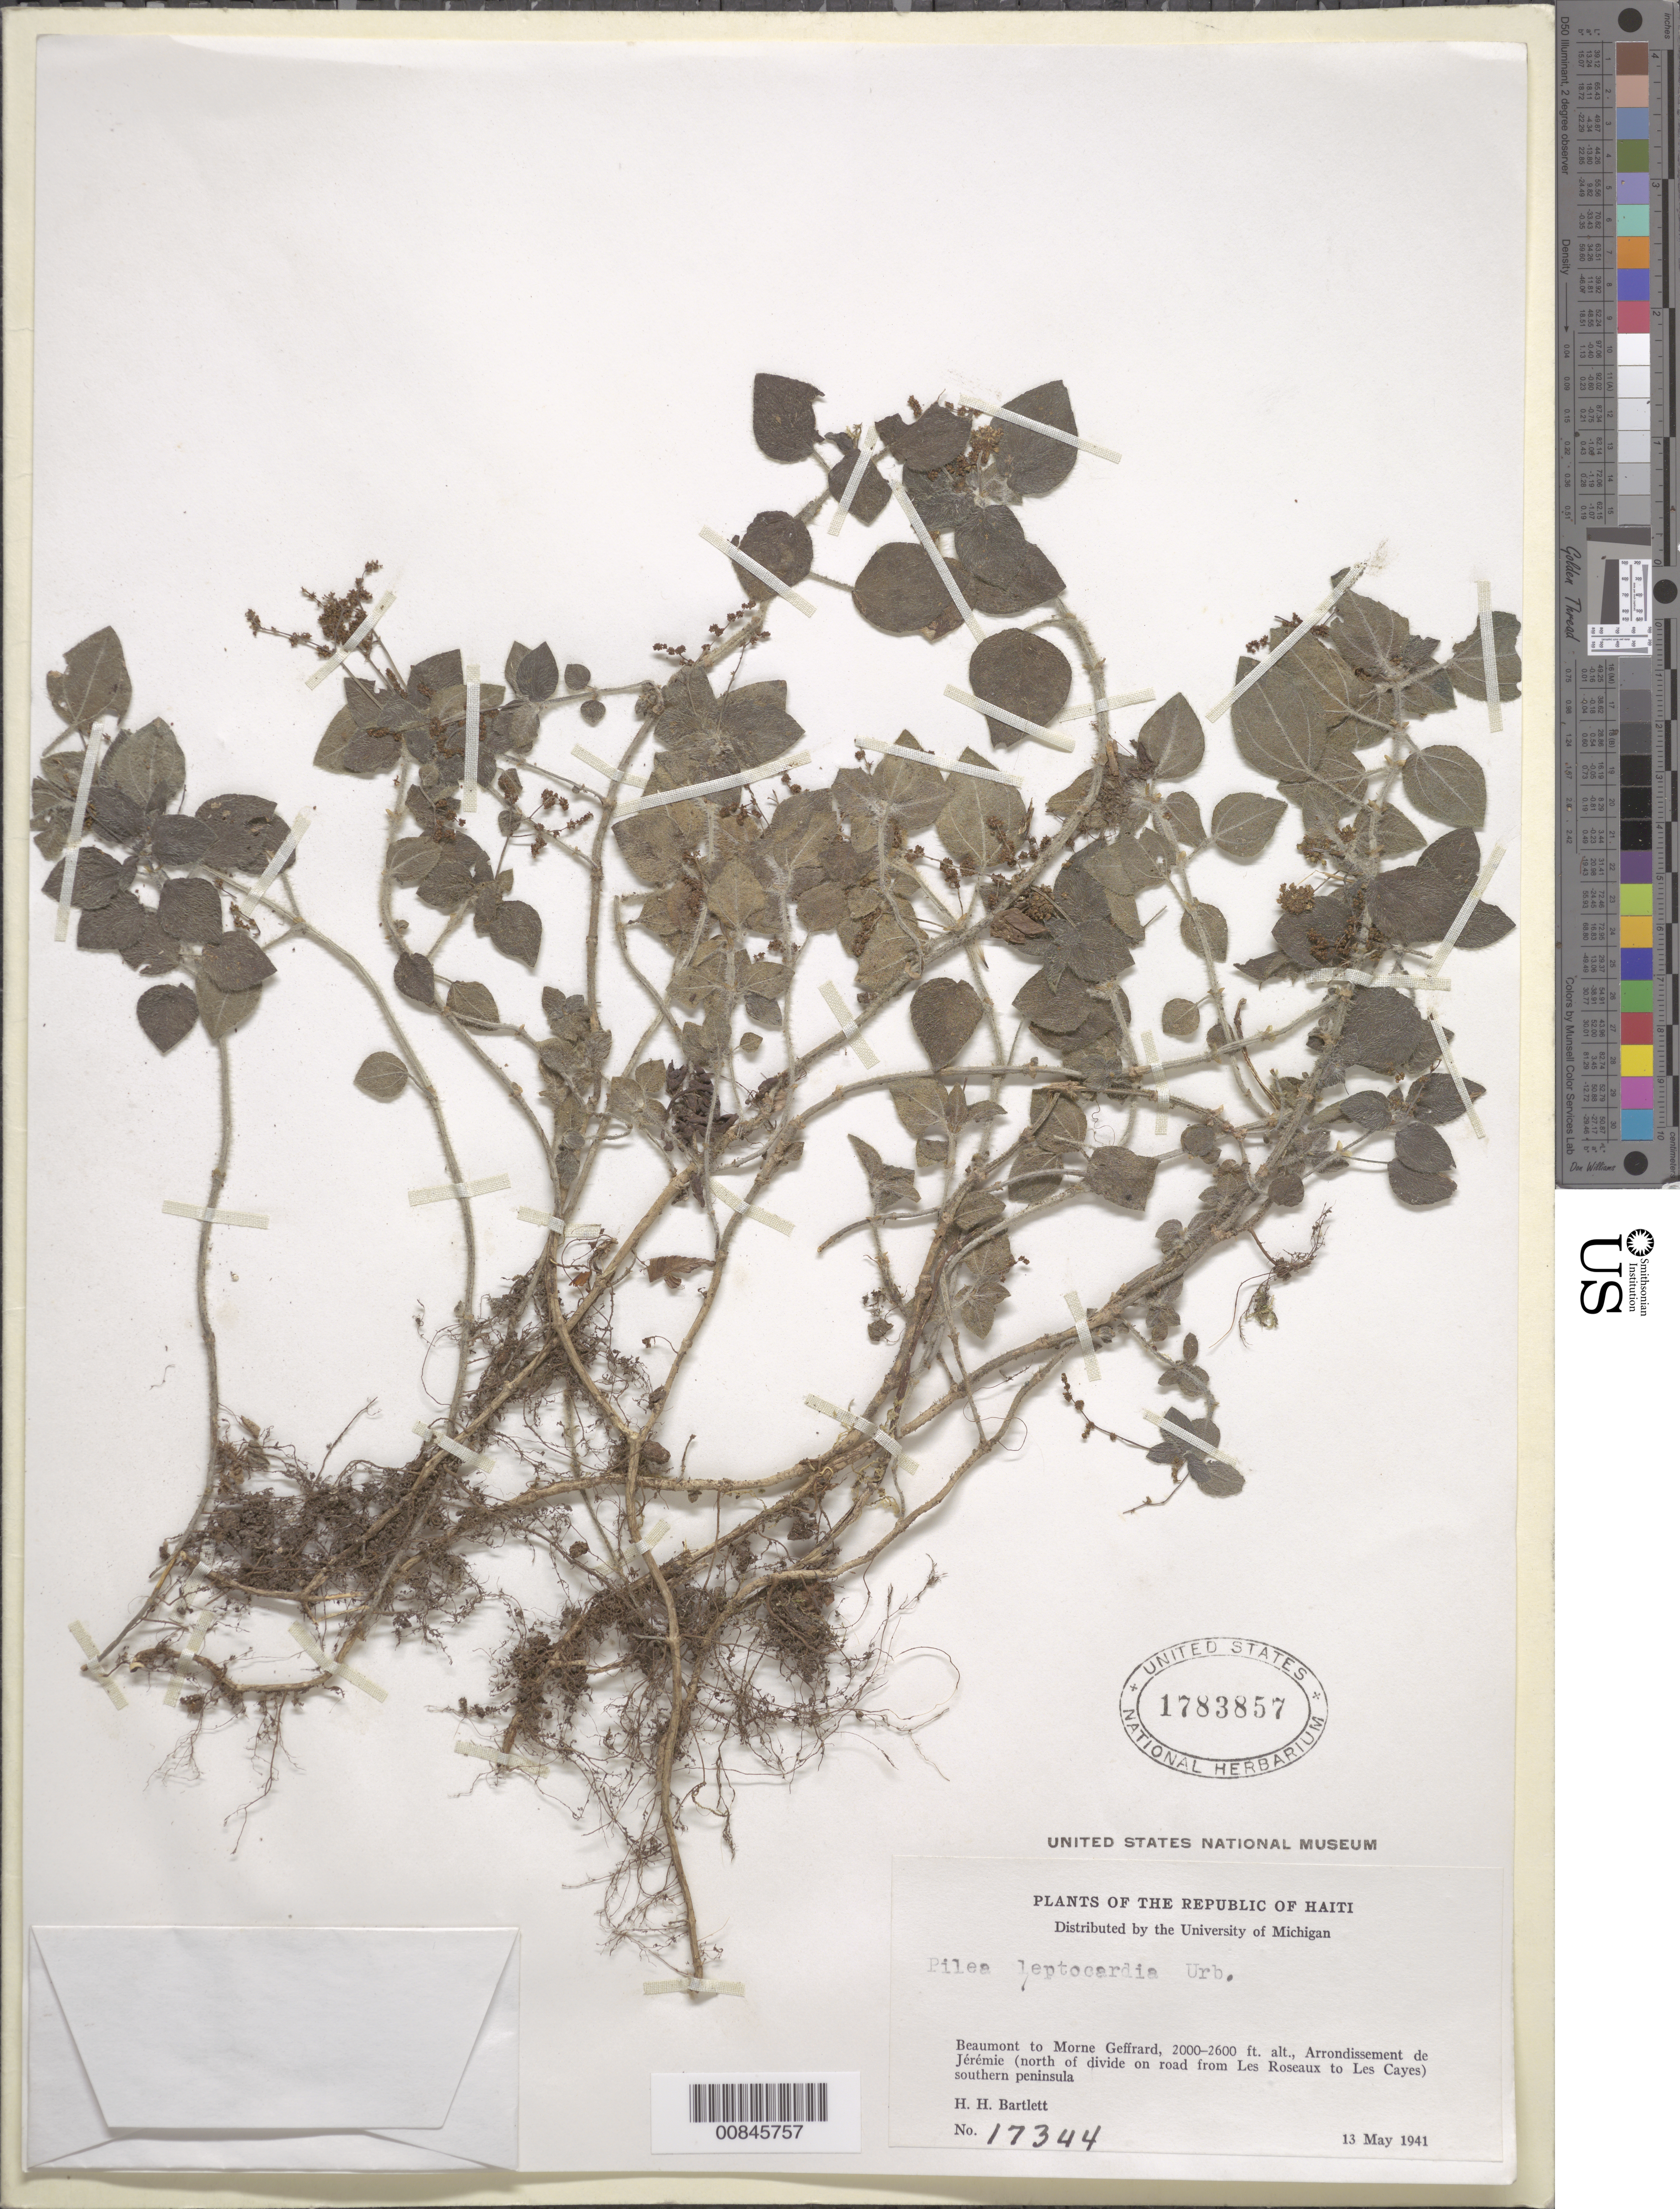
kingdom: Plantae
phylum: Tracheophyta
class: Magnoliopsida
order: Rosales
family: Urticaceae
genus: Pilea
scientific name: Pilea leptocardia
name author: Urb.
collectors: H. H. Bartlett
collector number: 17344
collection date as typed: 13 May 1941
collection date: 1941-05-13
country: Haiti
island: Hispaniola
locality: Beaumont to Morne Geffrard. Arrondissement de Jérémie (north of divide on road from Les Roseaux to Les Cayes) southern peninsula.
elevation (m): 610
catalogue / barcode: US 1783857